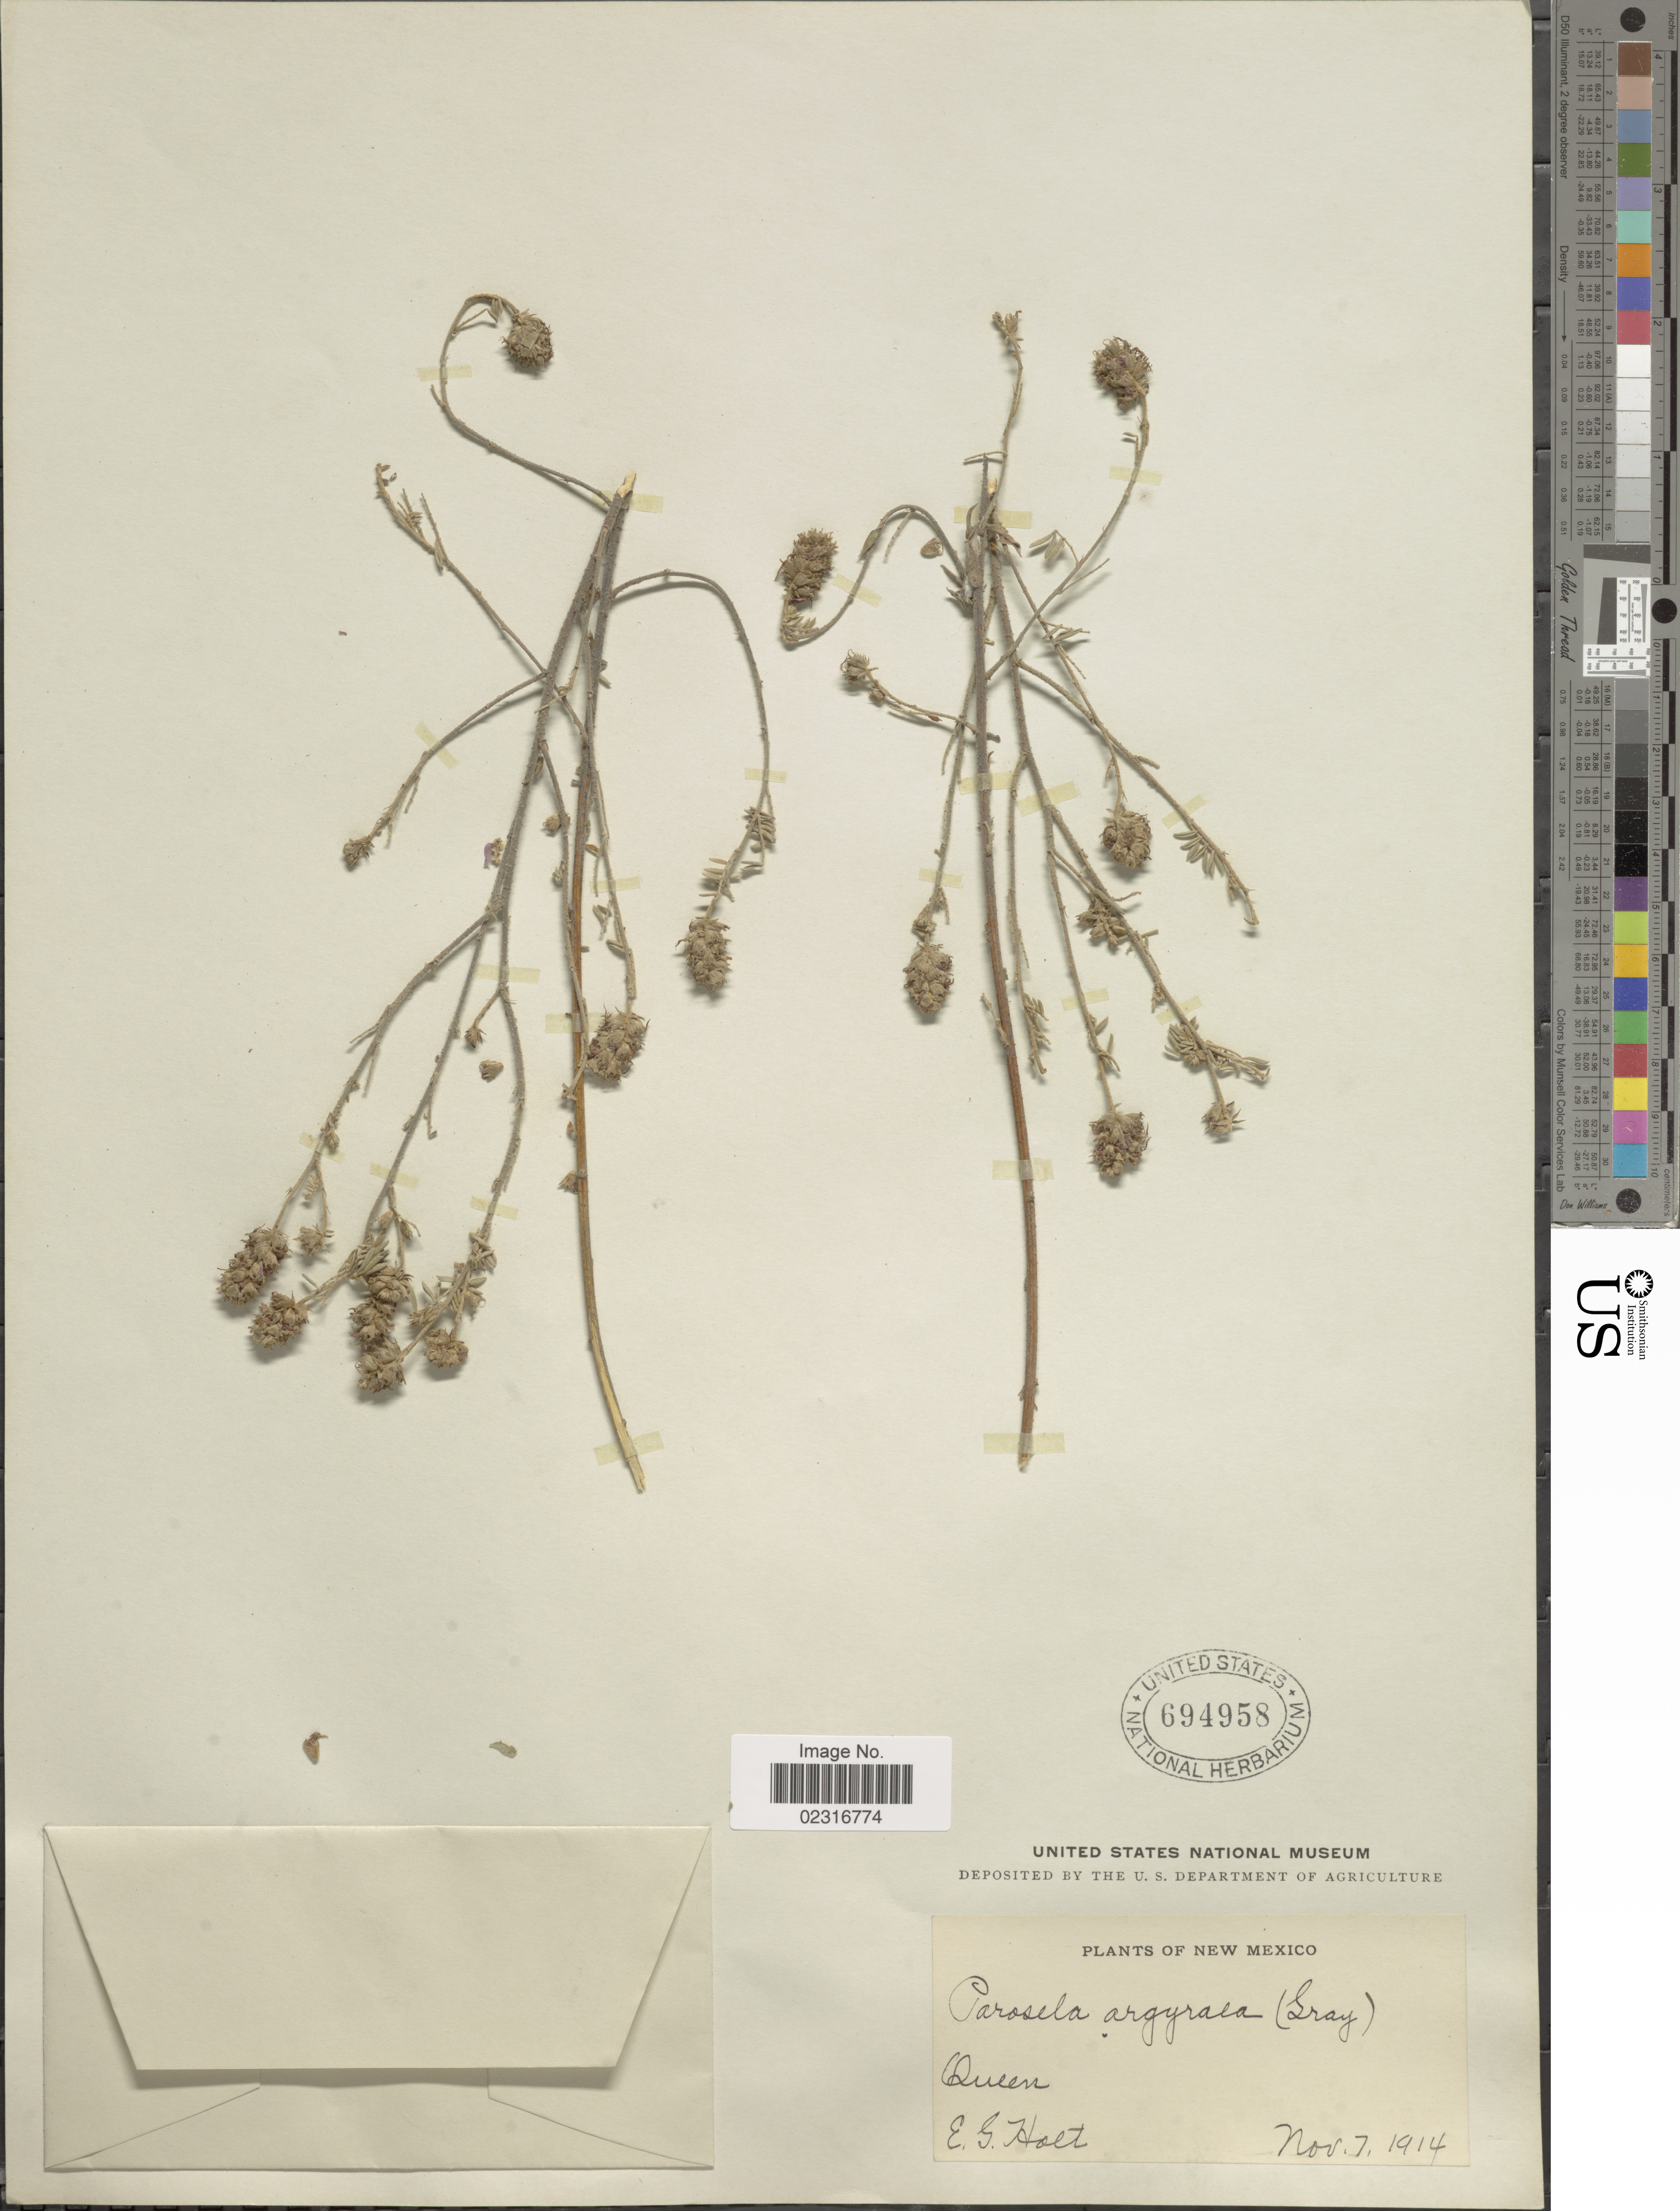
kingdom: Plantae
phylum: Tracheophyta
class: Magnoliopsida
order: Fabales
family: Fabaceae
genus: Dalea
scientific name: Dalea bicolor var. argyrea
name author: (A. Gray) Barneby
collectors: E. G. Holt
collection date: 1914-11-07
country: United States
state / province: New Mexico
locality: Queen.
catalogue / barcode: US 694958